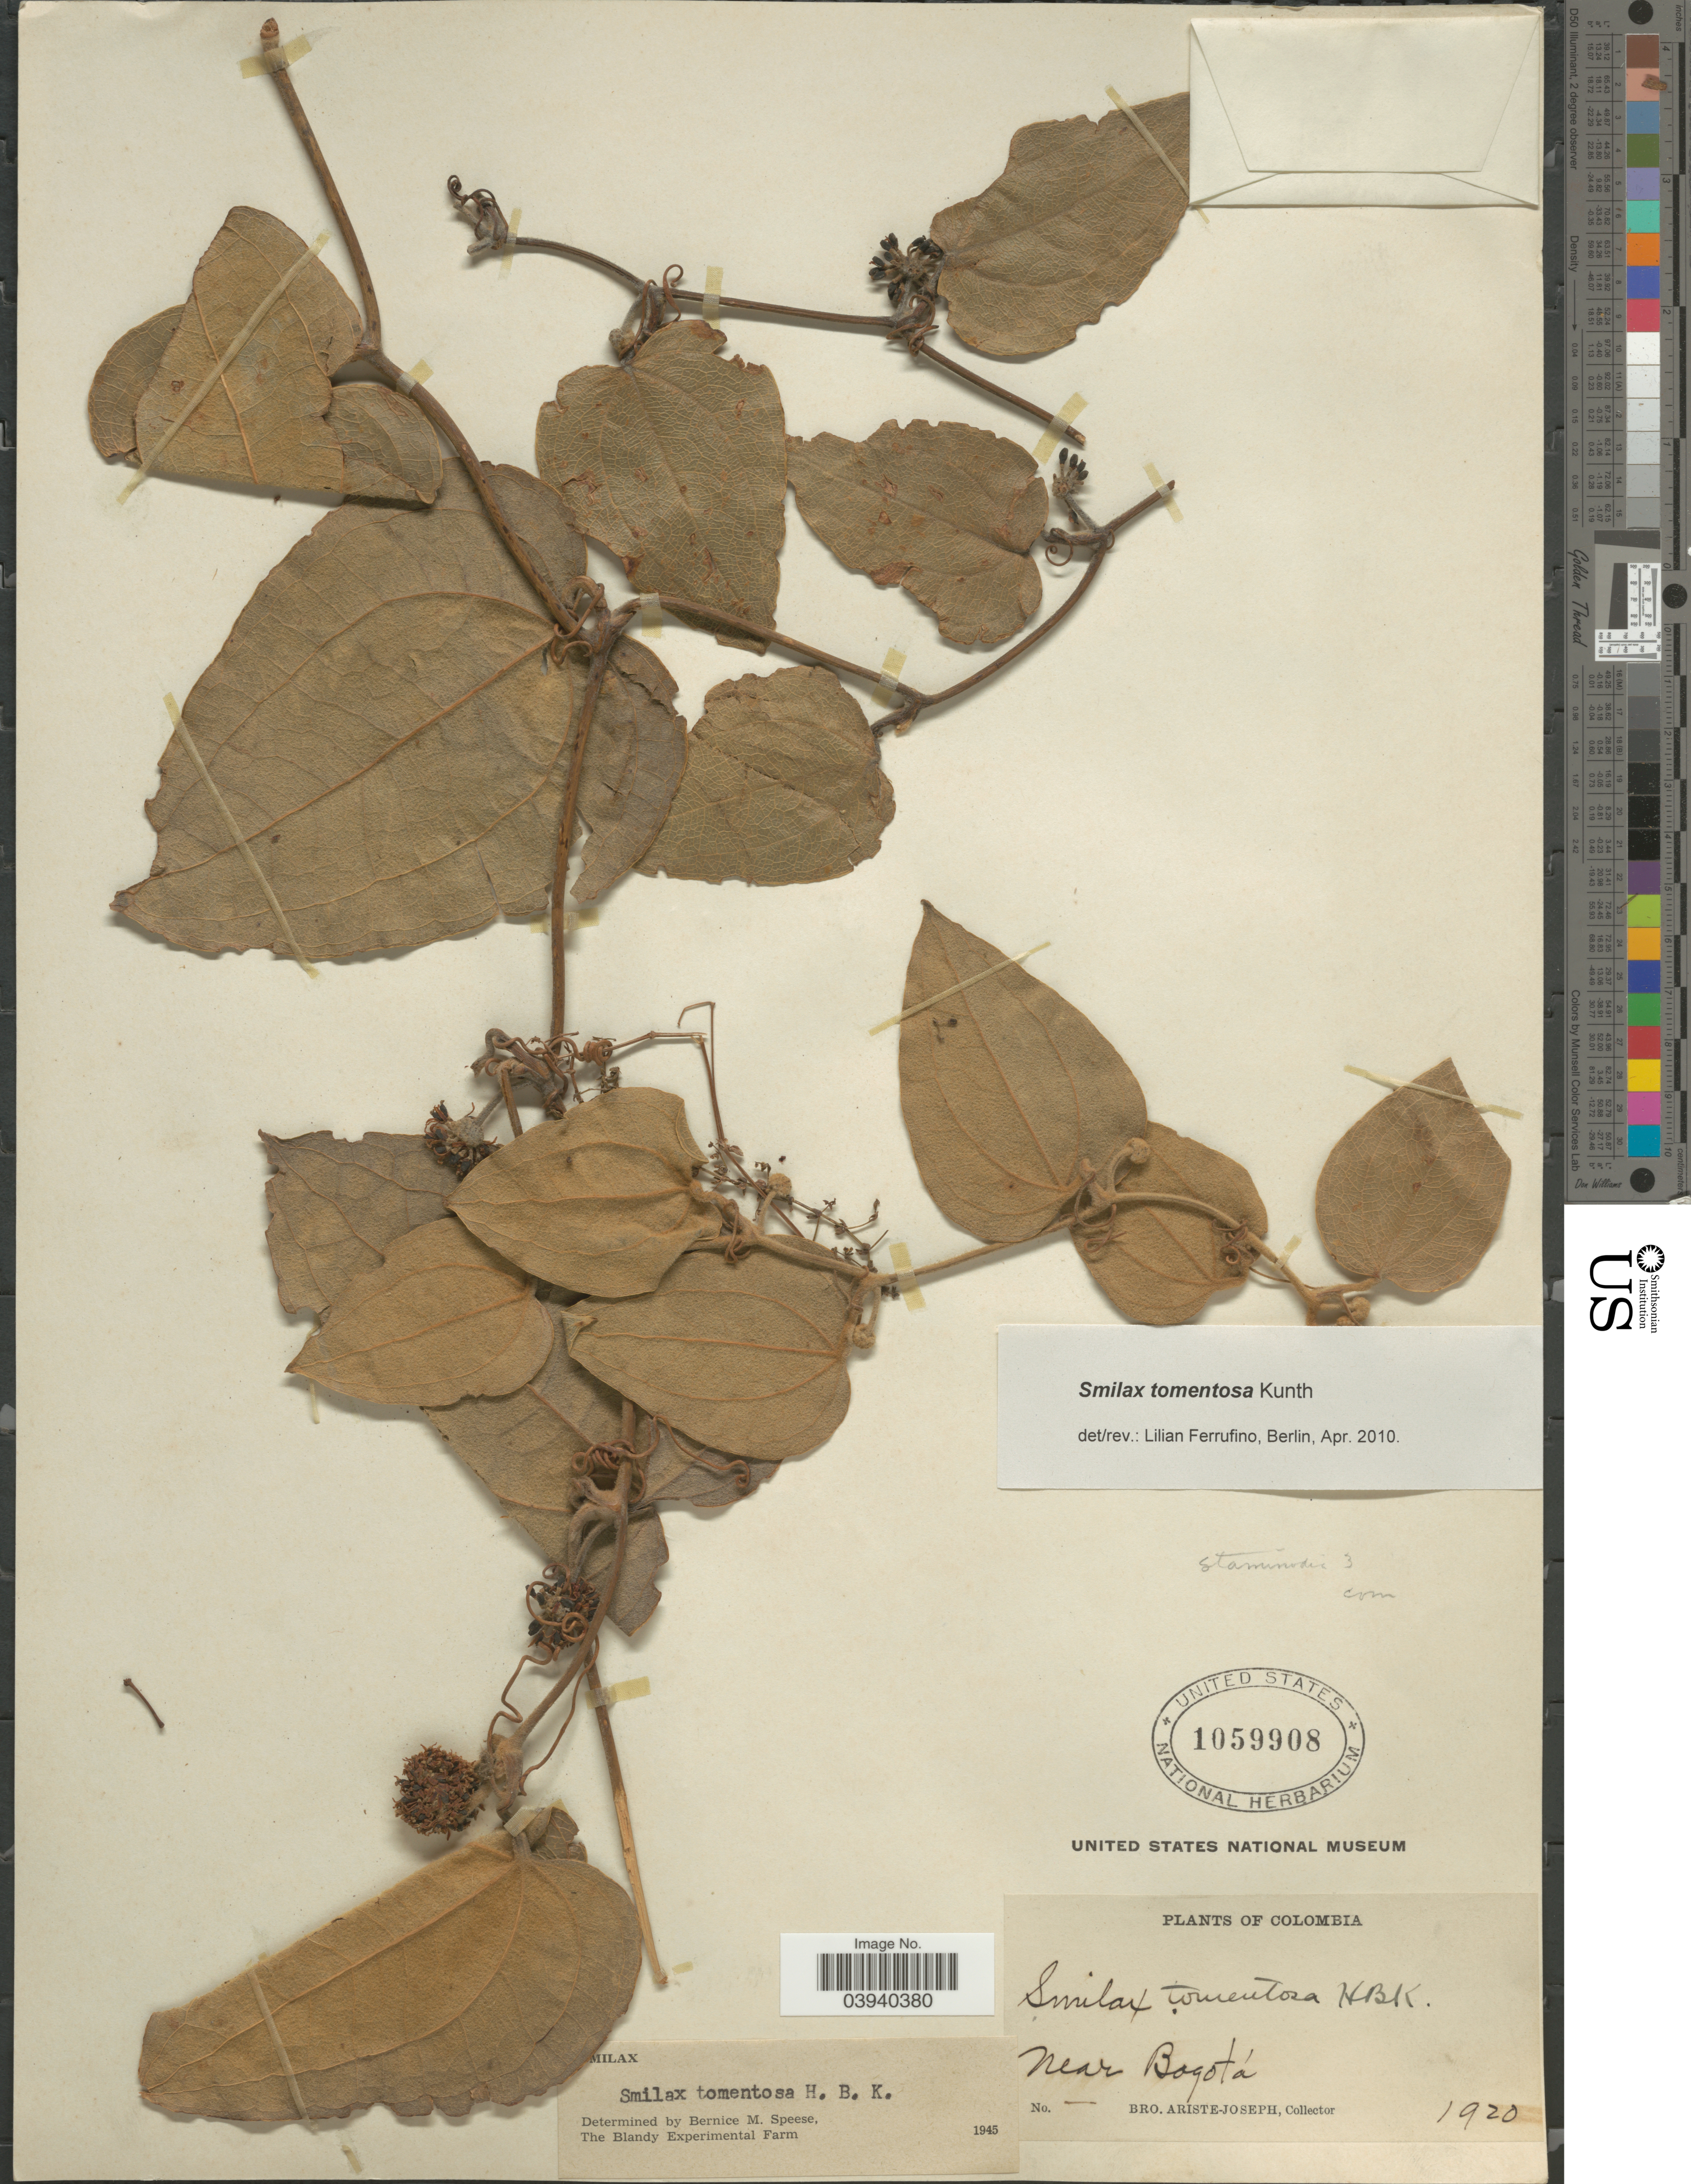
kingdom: Plantae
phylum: Tracheophyta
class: Liliopsida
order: Liliales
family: Smilacaceae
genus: Smilax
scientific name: Smilax tomentosa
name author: Kunth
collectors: Bro. Ariste-Joseph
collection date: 1920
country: Colombia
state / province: Bogota D.C.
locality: Near Bogotá.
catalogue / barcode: US 1059908